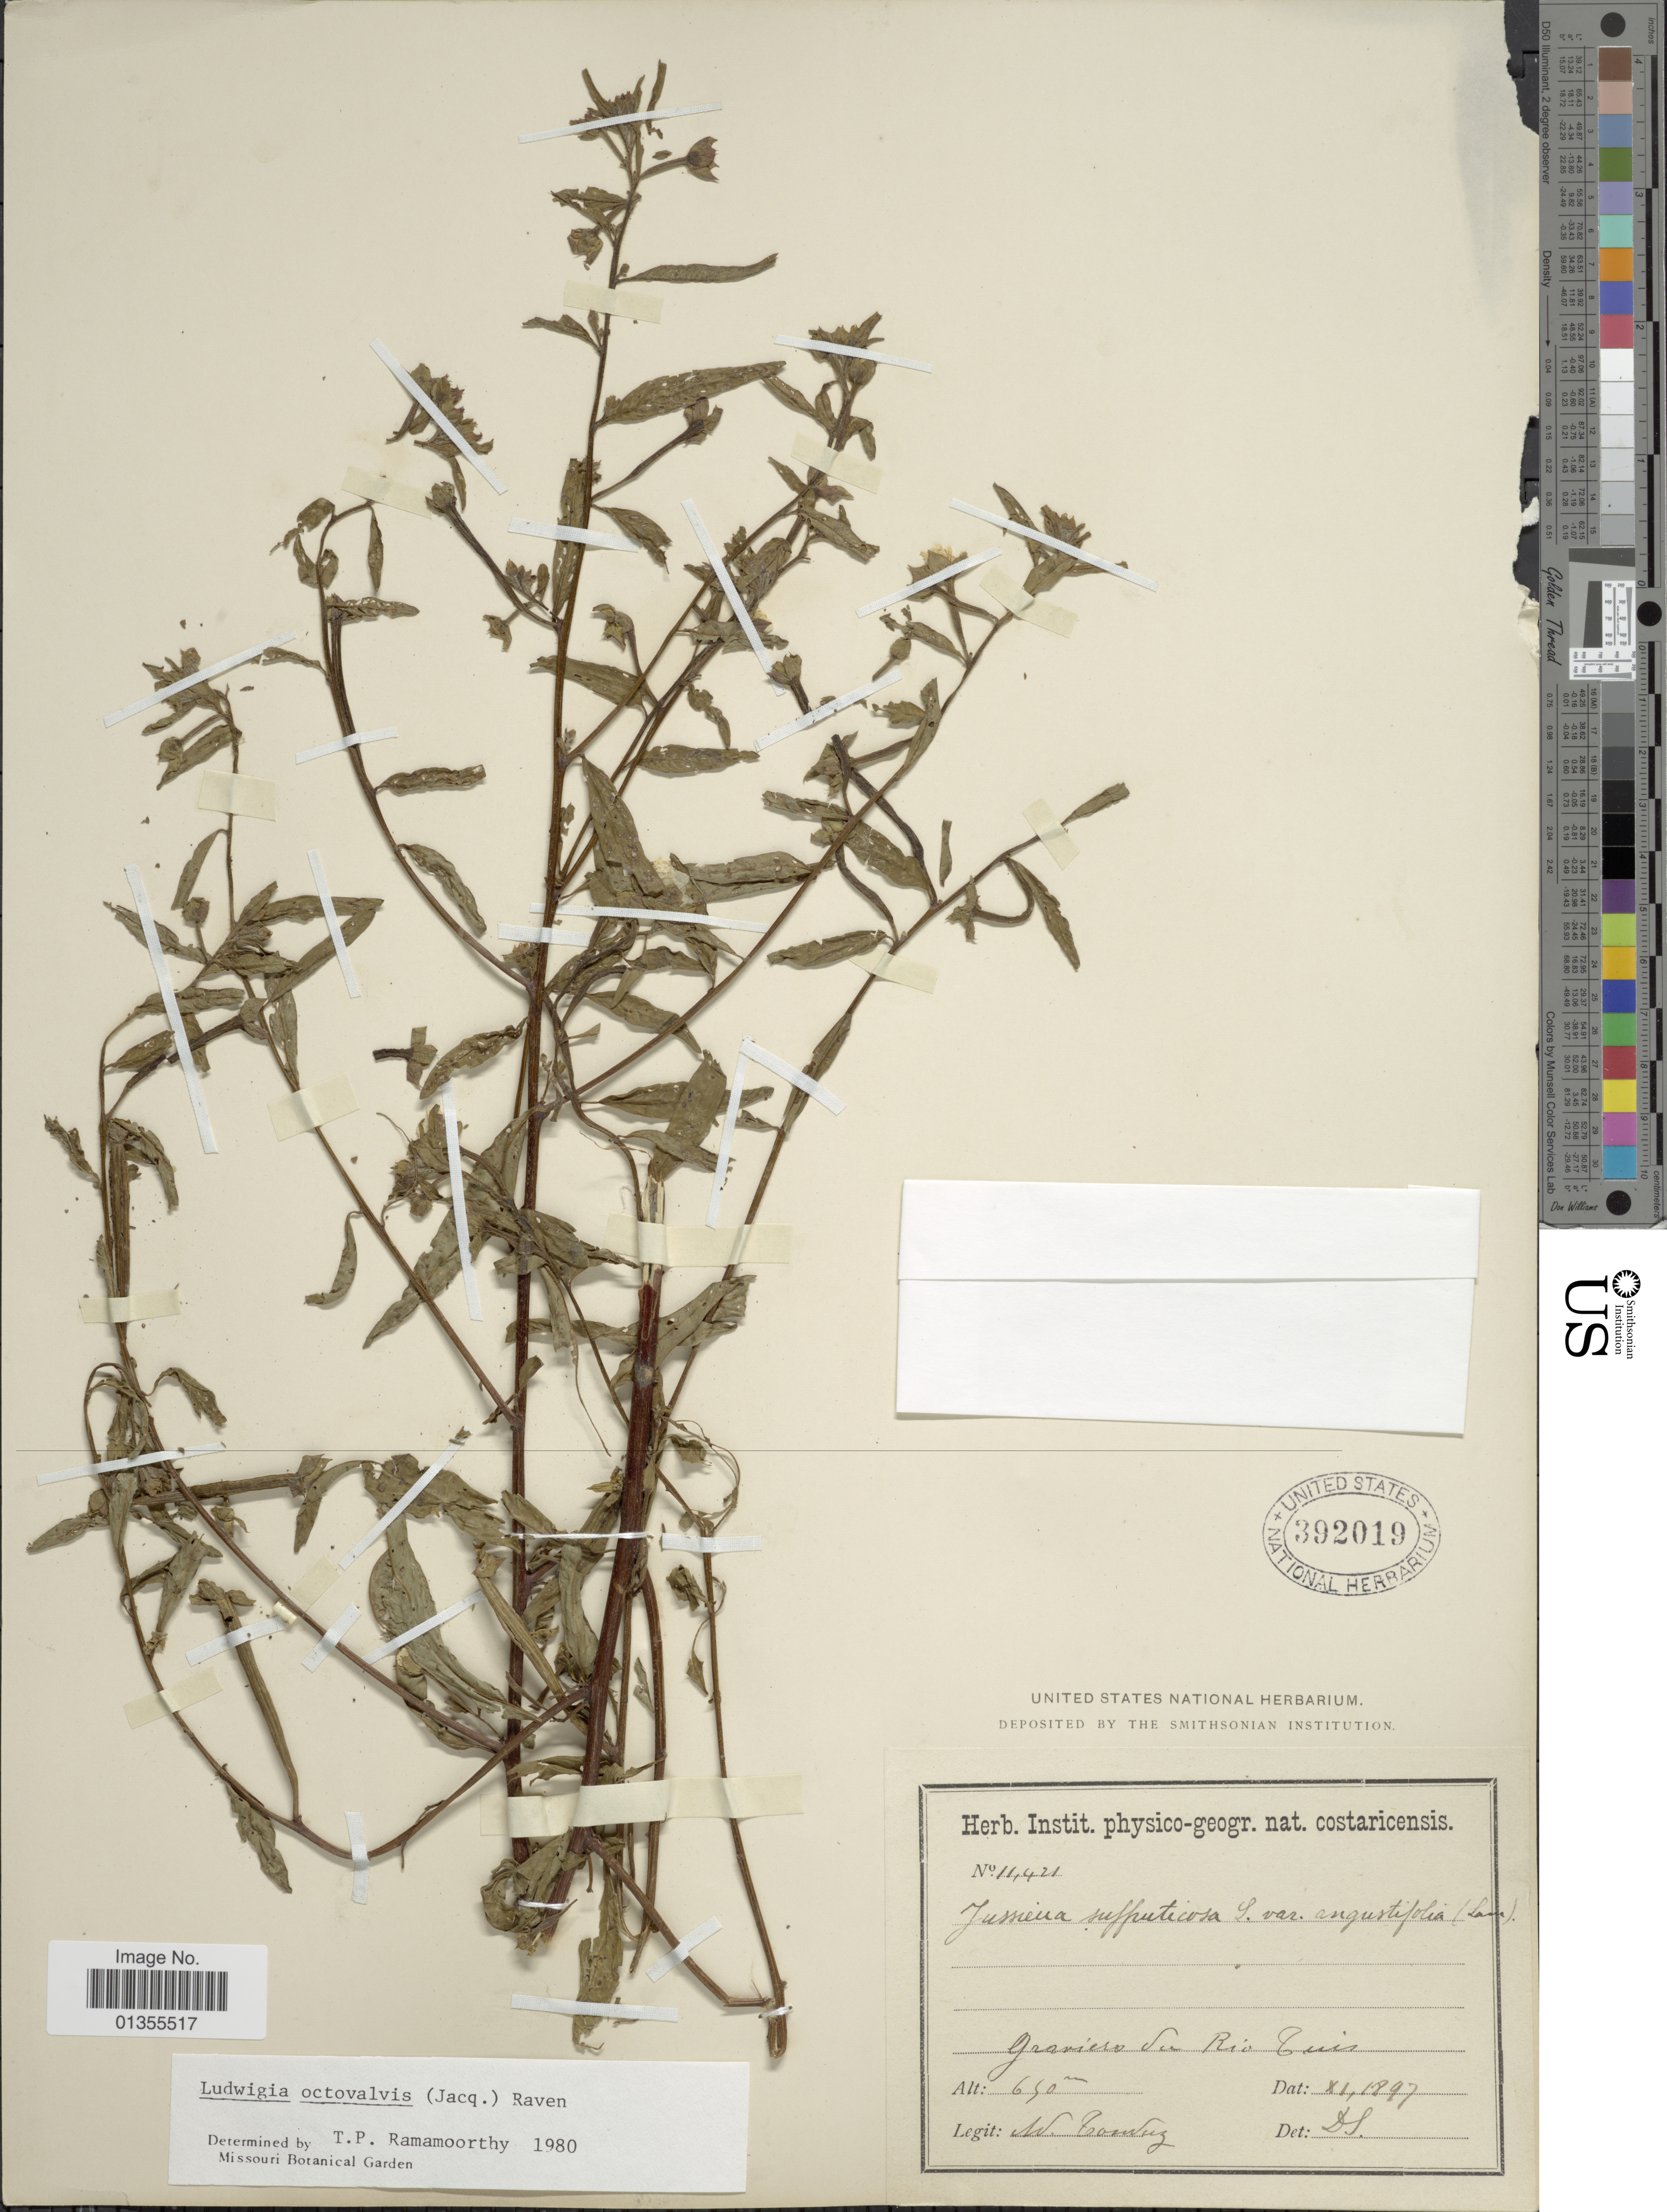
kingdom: Plantae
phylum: Tracheophyta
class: Magnoliopsida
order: Myrtales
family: Onagraceae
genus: Ludwigia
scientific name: Ludwigia octovalvis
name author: (Jacq.) P.H. Raven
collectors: A. Tonduz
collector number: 14421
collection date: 1897-11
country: Costa Rica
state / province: San José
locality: Graciero du Rio Luis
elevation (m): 650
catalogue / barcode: US 392019